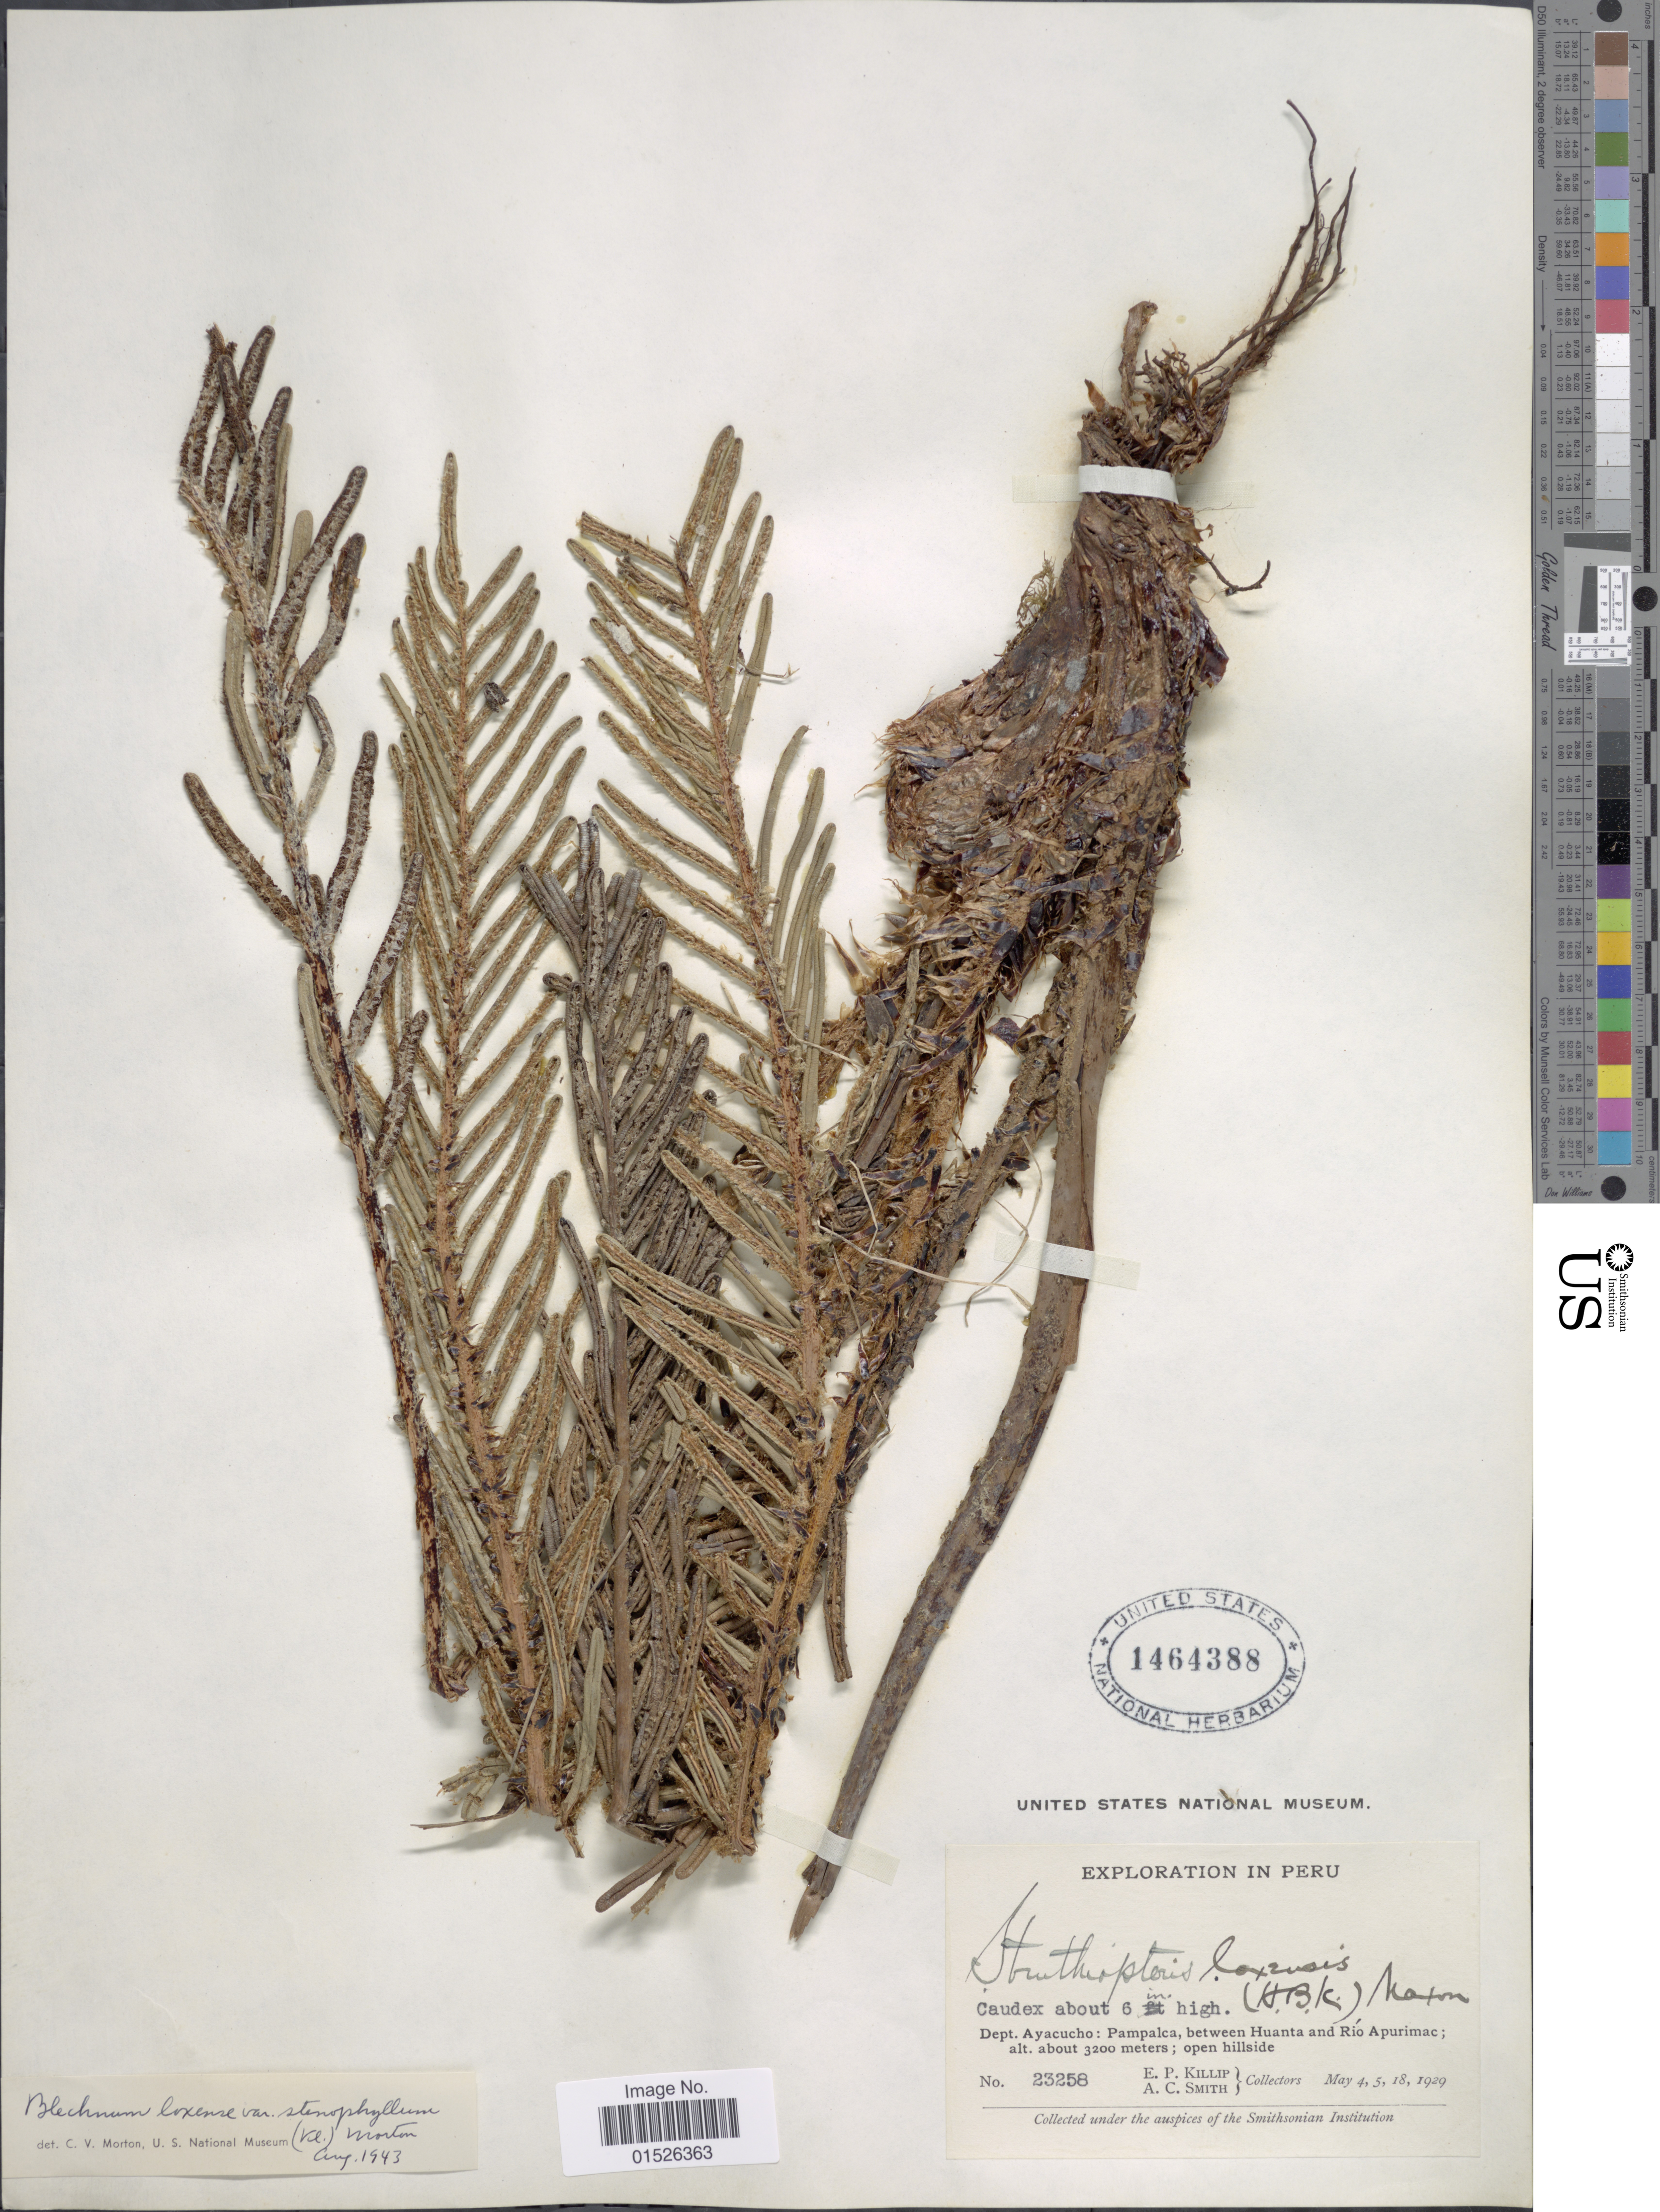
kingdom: Plantae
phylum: Tracheophyta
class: Polypodiopsida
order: Polypodiales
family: Blechnaceae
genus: Blechnum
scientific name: Blechnum loxense var. stenophyllum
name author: (Klotzsch) Lellinger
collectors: E. P. Killip & A. C. Smith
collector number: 23258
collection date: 1929-05-04/1929-05-18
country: Peru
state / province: Ayacucho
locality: Peru. Dept.Ayacucho: Pampalca, between Huanta and Rio Apurimac.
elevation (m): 3200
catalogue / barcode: US 1464388